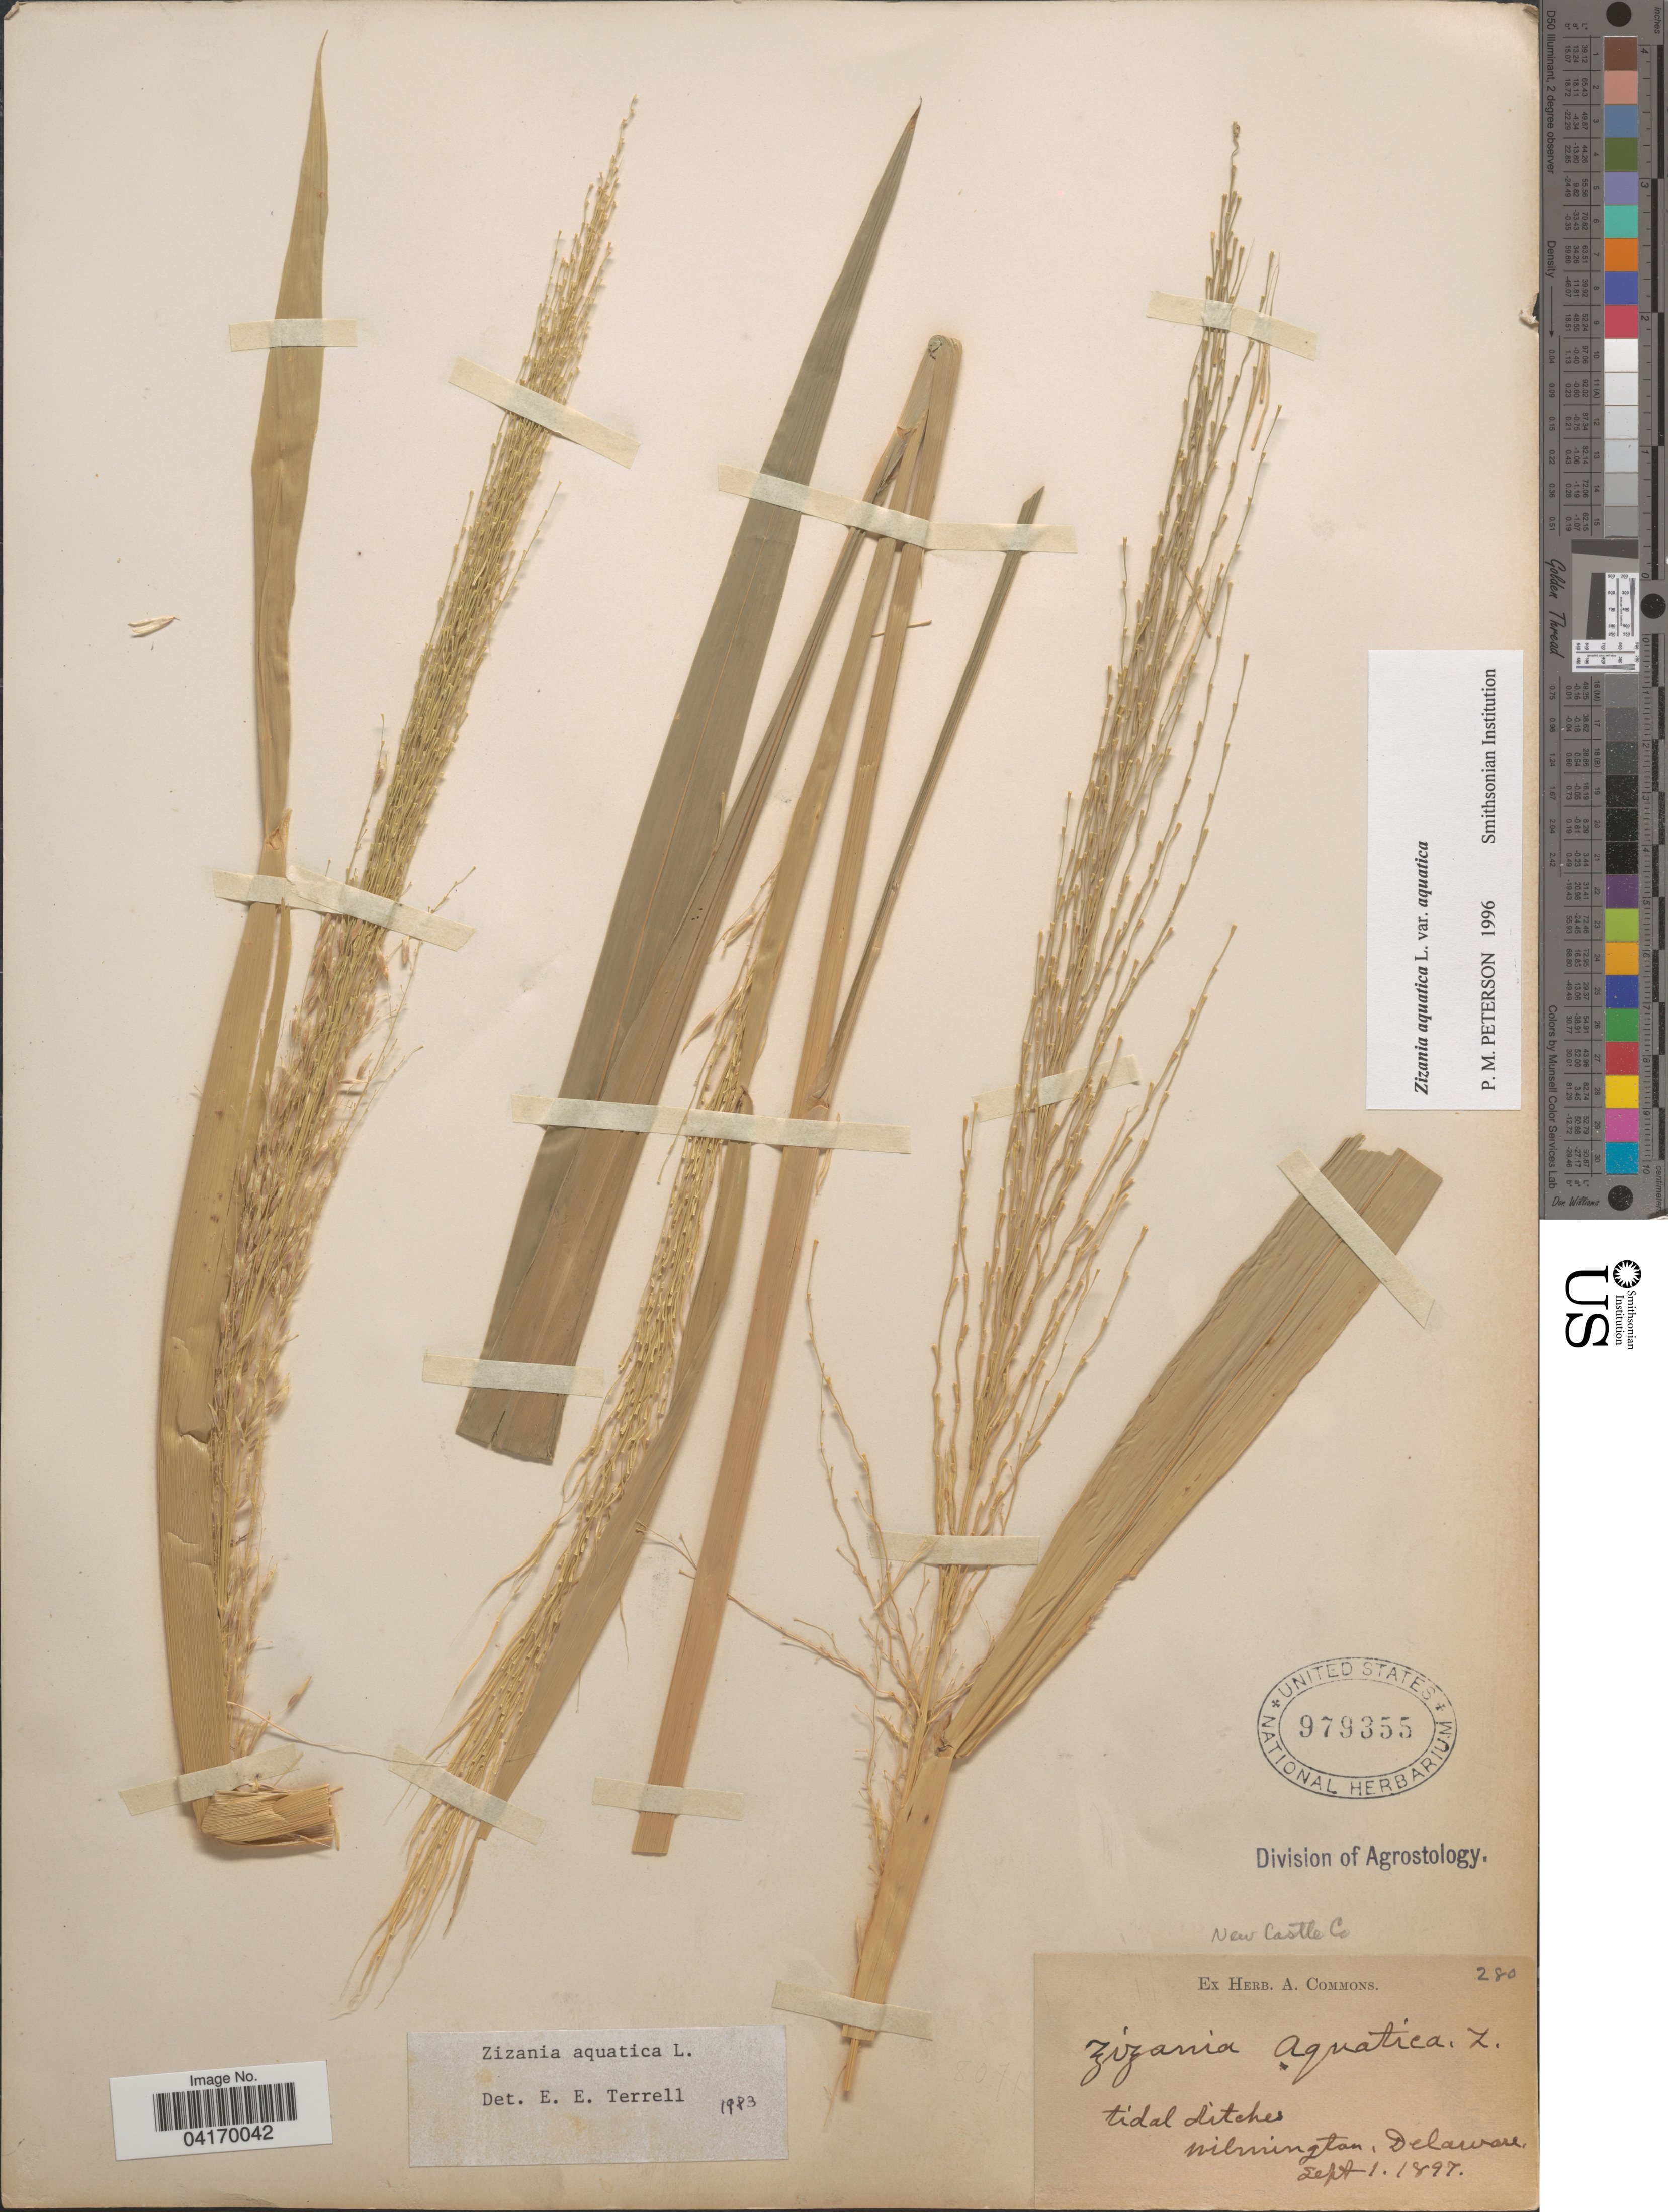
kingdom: Plantae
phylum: Tracheophyta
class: Liliopsida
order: Poales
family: Poaceae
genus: Zizania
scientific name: Zizania aquatica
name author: L.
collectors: ex herb. A. Commons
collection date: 1897-09-01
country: United States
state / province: Delaware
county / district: New Castle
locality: Wilmington. New Castle Co.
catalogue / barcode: US 979355